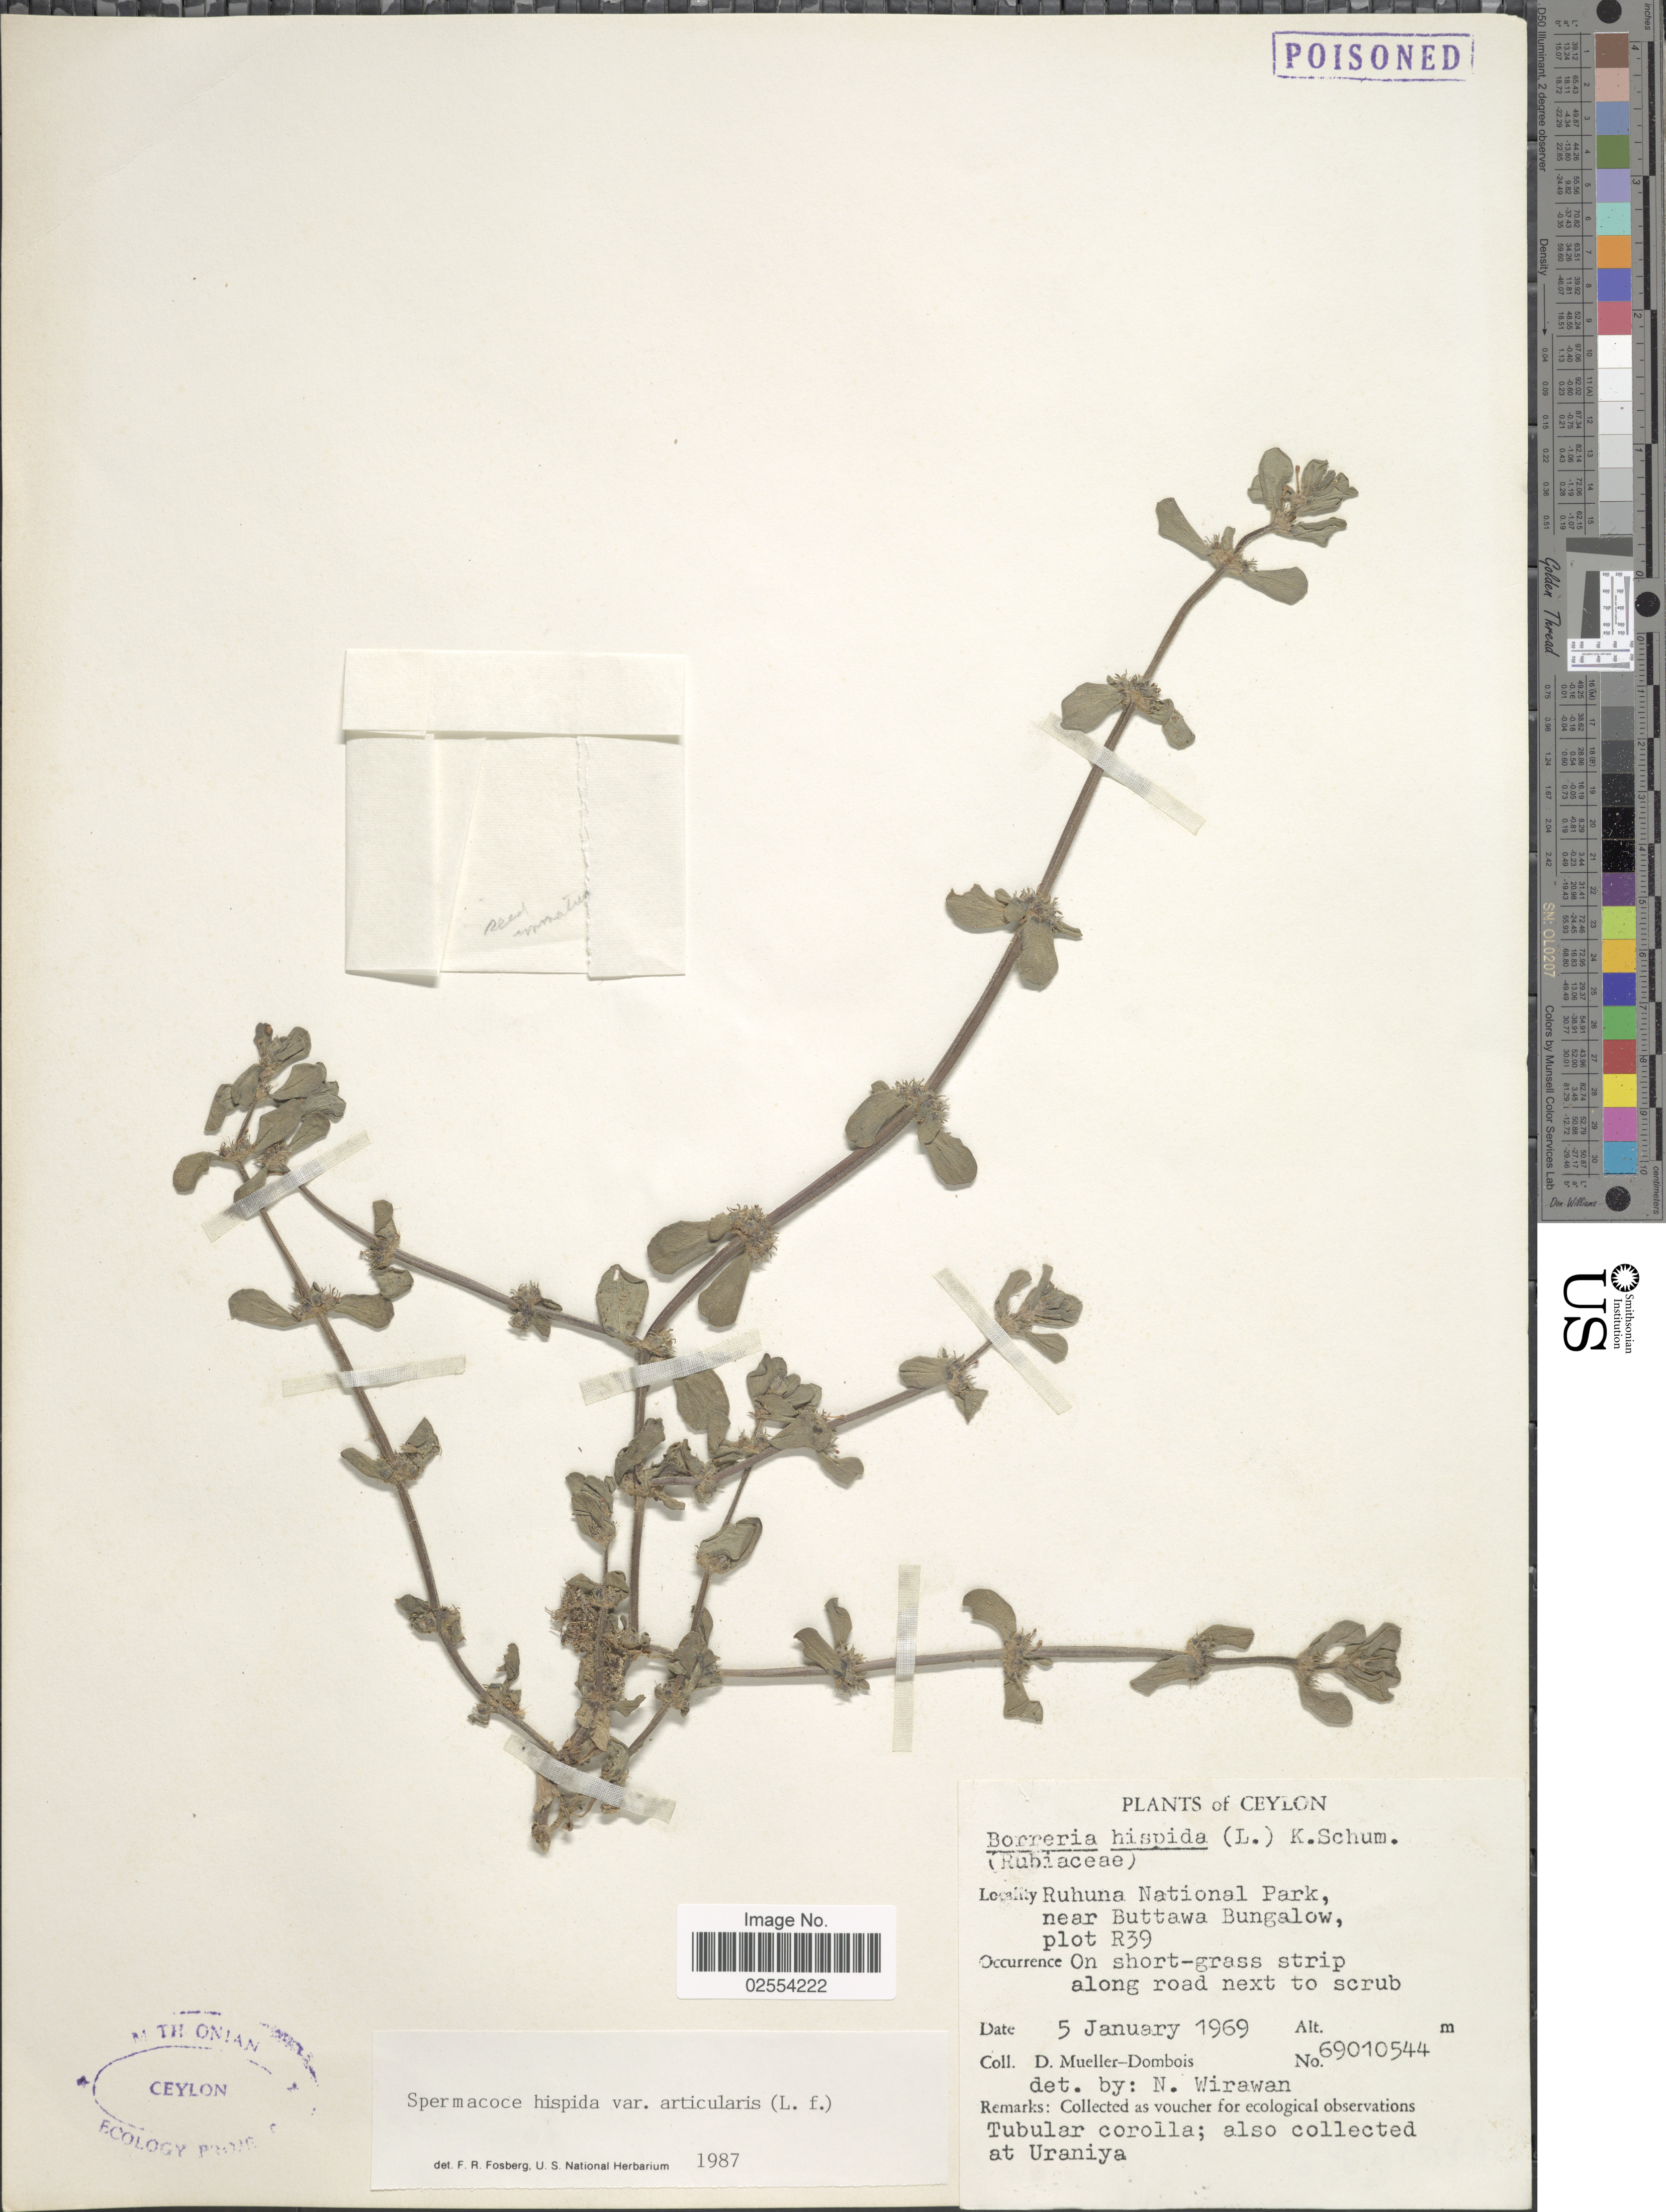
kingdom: Plantae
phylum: Tracheophyta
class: Magnoliopsida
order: Gentianales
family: Rubiaceae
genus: Spermacoce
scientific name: Spermacoce articularis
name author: L. f.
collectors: D. Mueller-Dombois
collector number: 69010544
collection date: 1969-01-05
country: Sri Lanka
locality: Ceylon, Ruhuna National Park, near Buttawa Bungalow, plot R39